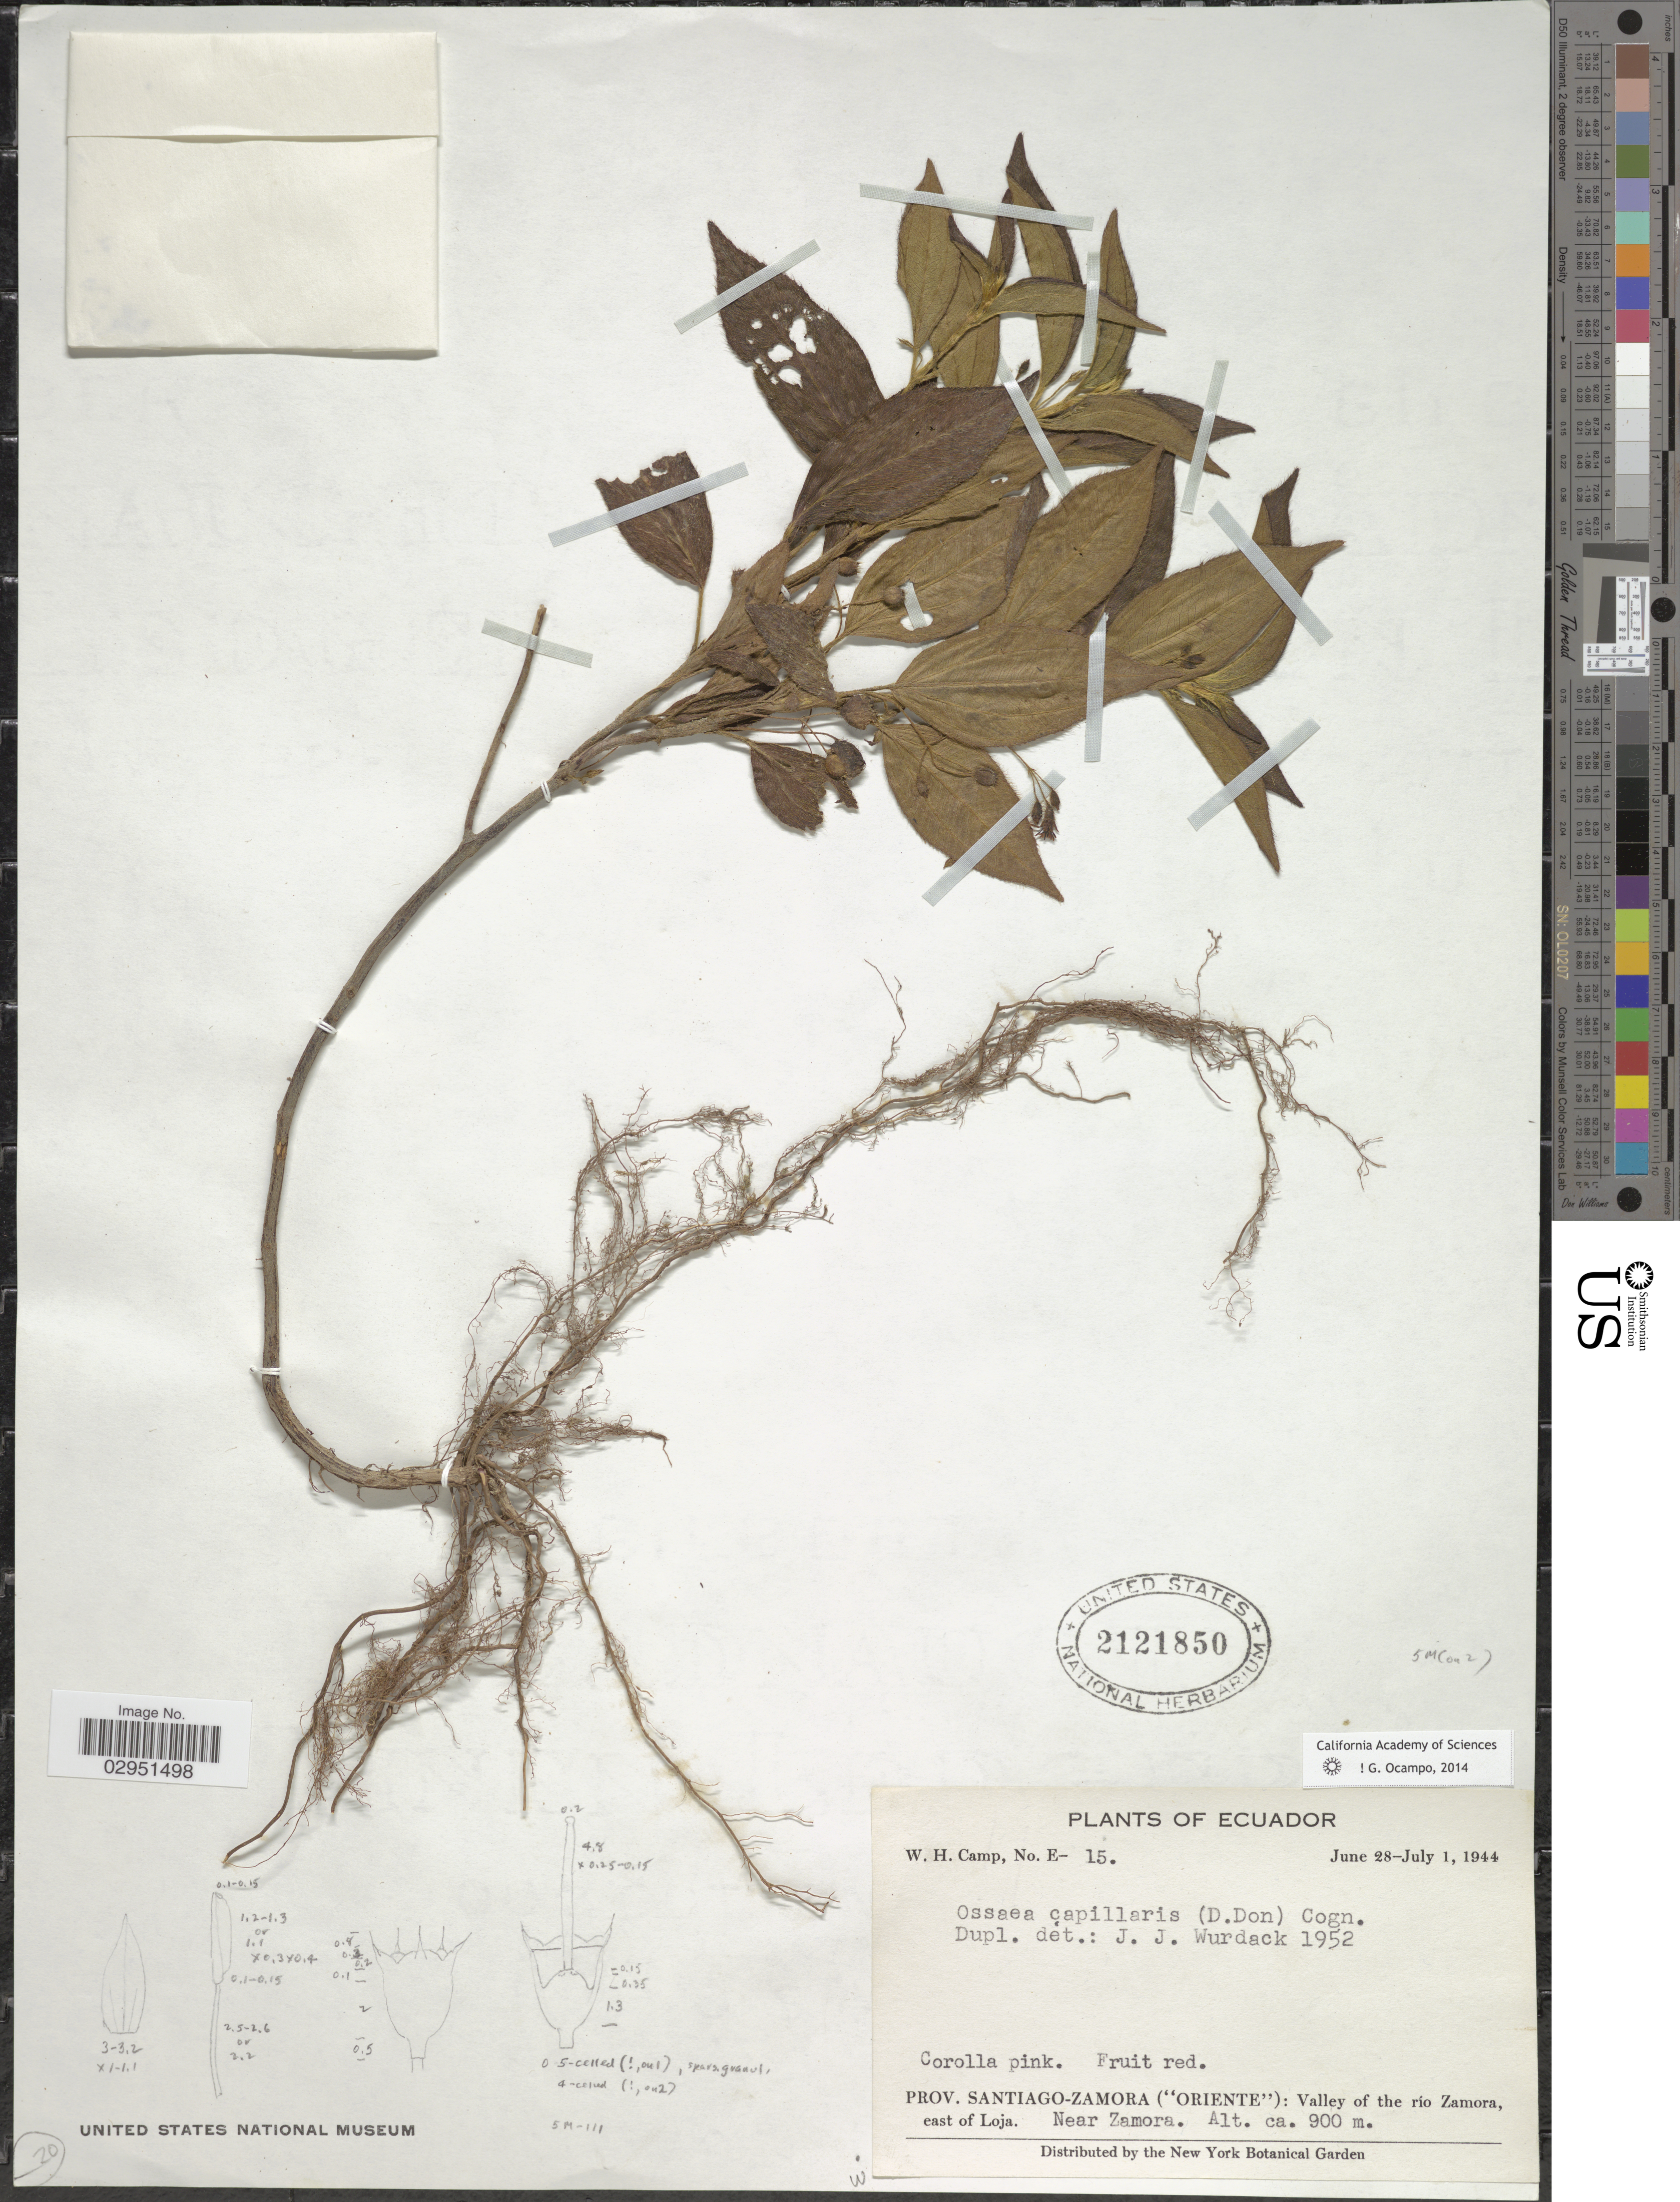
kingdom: Plantae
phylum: Tracheophyta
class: Magnoliopsida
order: Myrtales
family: Melastomataceae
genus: Ossaea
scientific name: Ossaea capillaris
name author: (D. Don) Cogn.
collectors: W. H. Camp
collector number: E-15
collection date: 1944-06-28/1944-07-01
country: Ecuador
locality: Prov. Santiago-Zamora ("Oriente"): Valley of the río Zamora, east of Loja. Near Zamora.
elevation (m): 900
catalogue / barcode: US 2121850